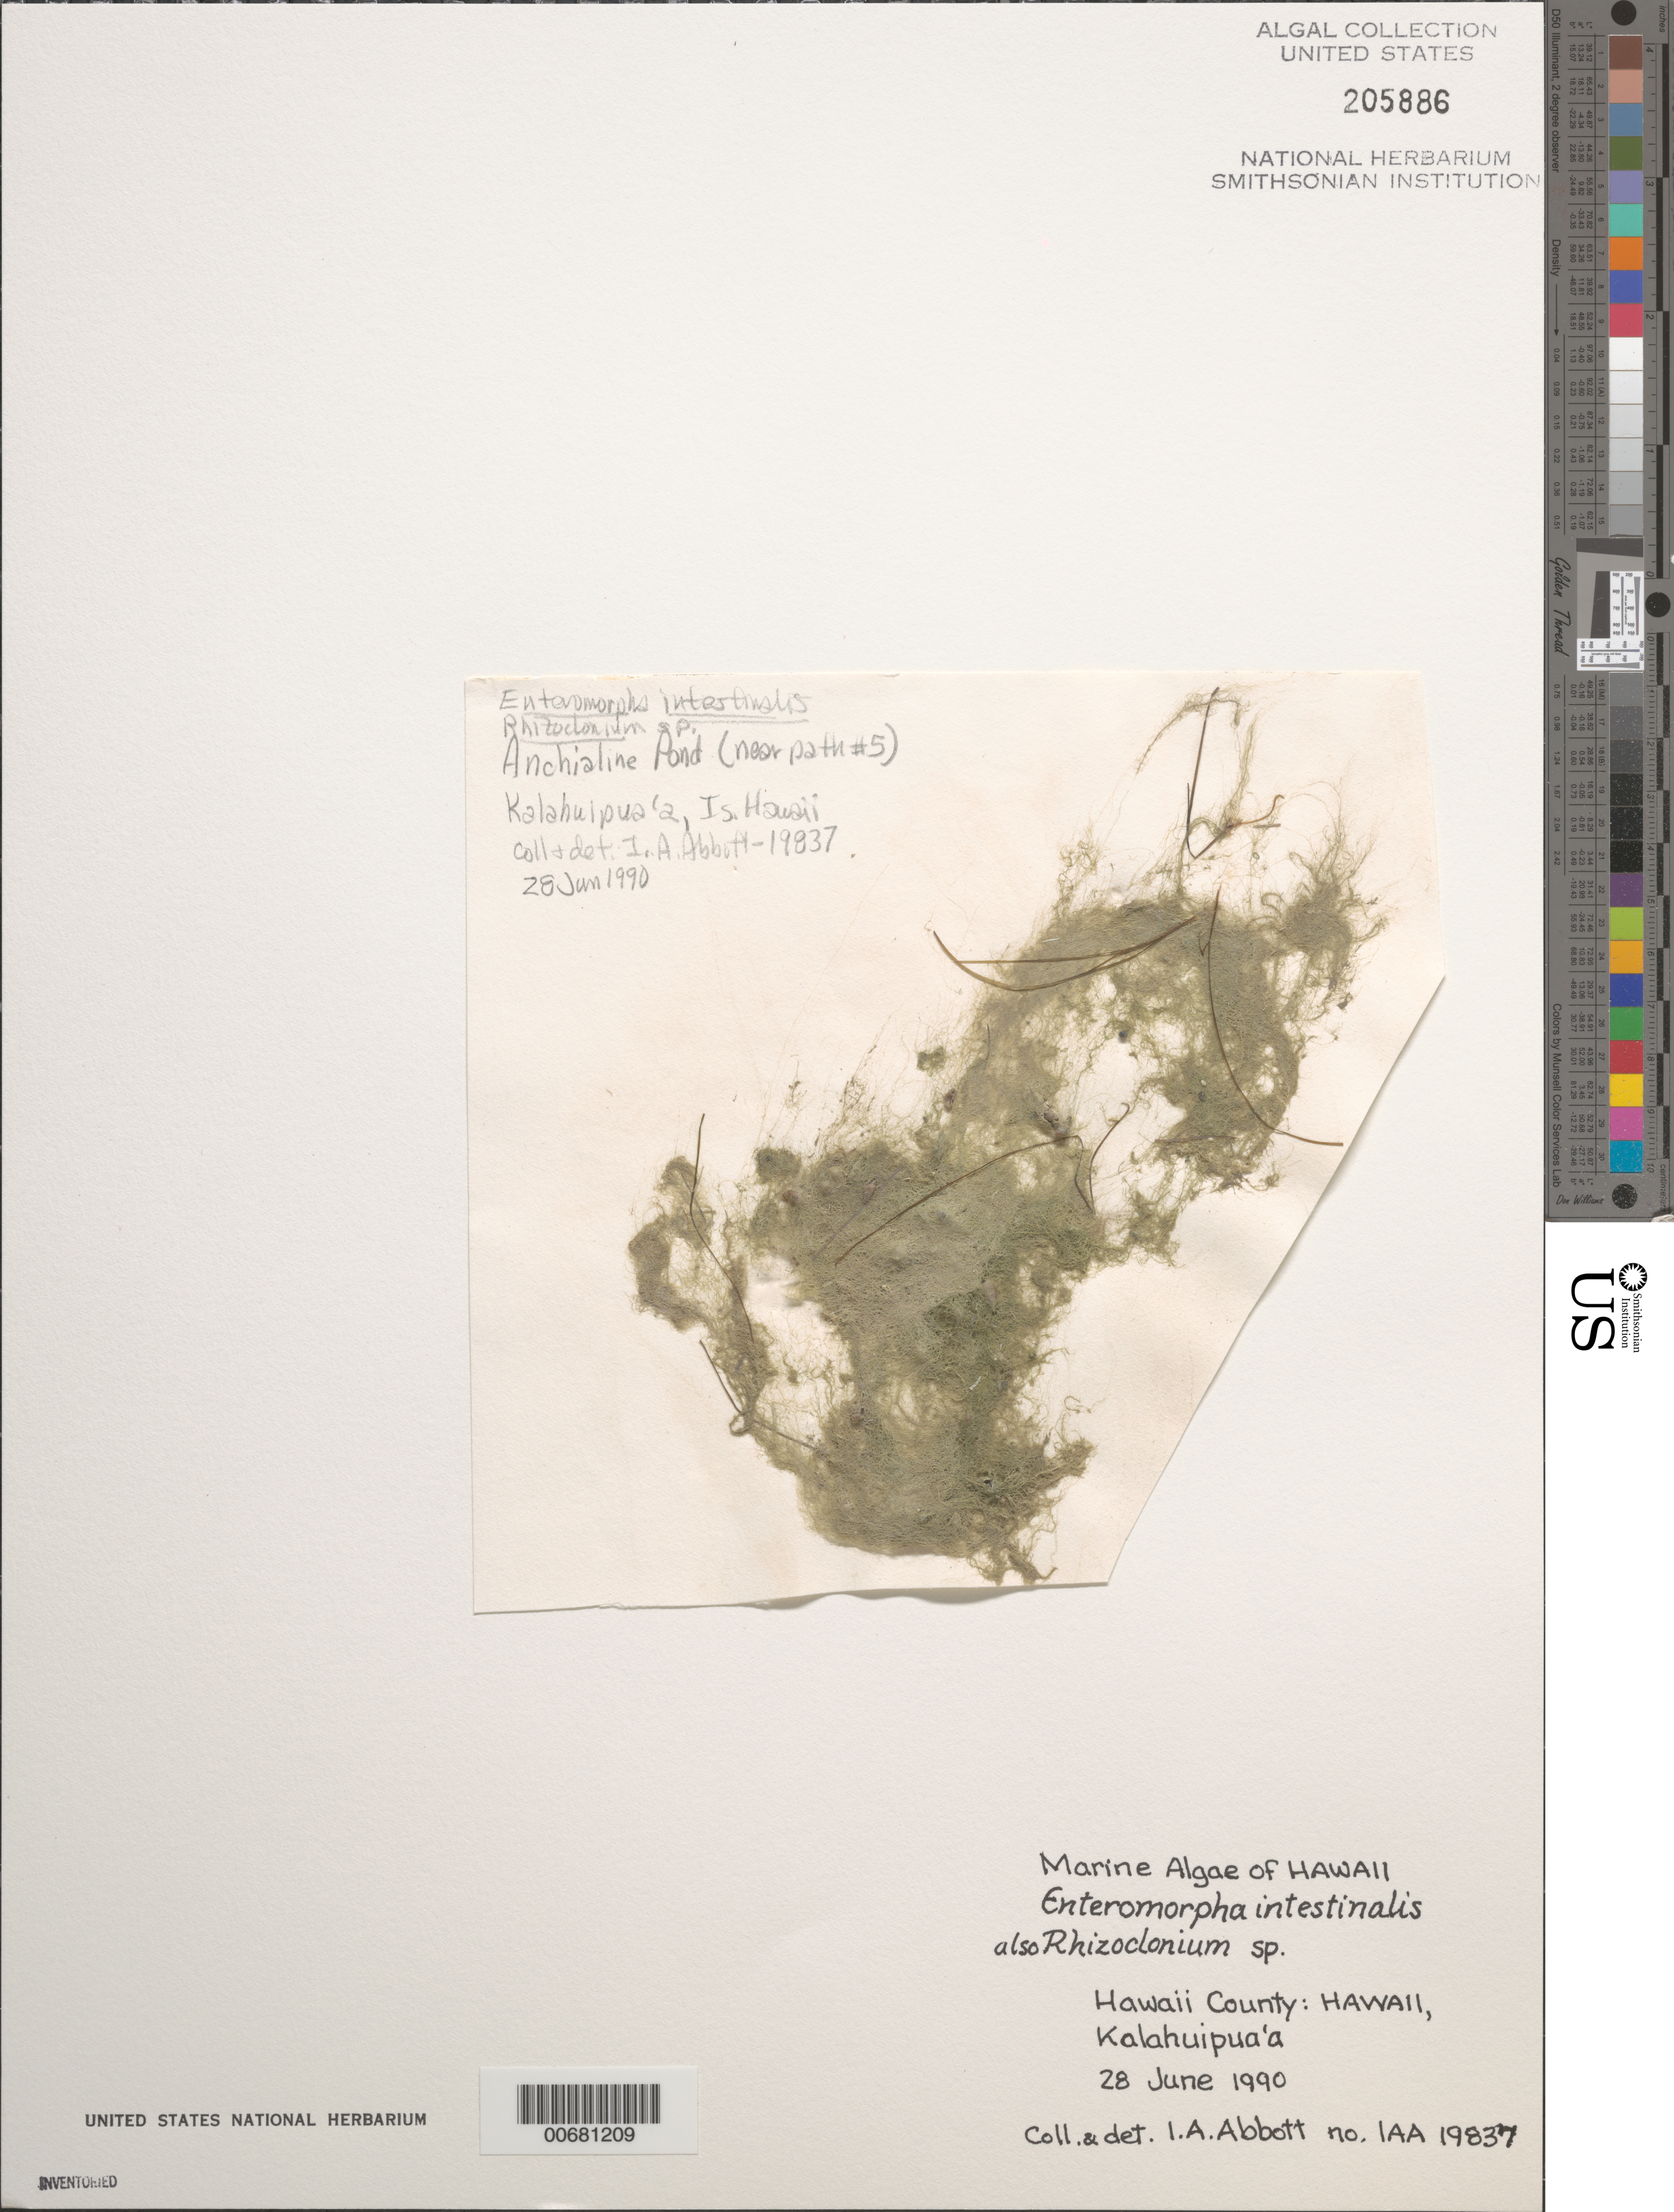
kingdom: Plantae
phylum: Chlorophyta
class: Ulvophyceae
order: Ulvales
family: Ulvaceae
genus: Ulva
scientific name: Ulva intestinalis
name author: L.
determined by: Algae name updating Project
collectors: I. A. Abbott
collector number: IAA 19837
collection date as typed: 28 Jun 1990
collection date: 1990-06-28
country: United States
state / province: Hawaii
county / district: Hawaii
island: Hawaii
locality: Kalahuipua'a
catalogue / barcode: US 205886